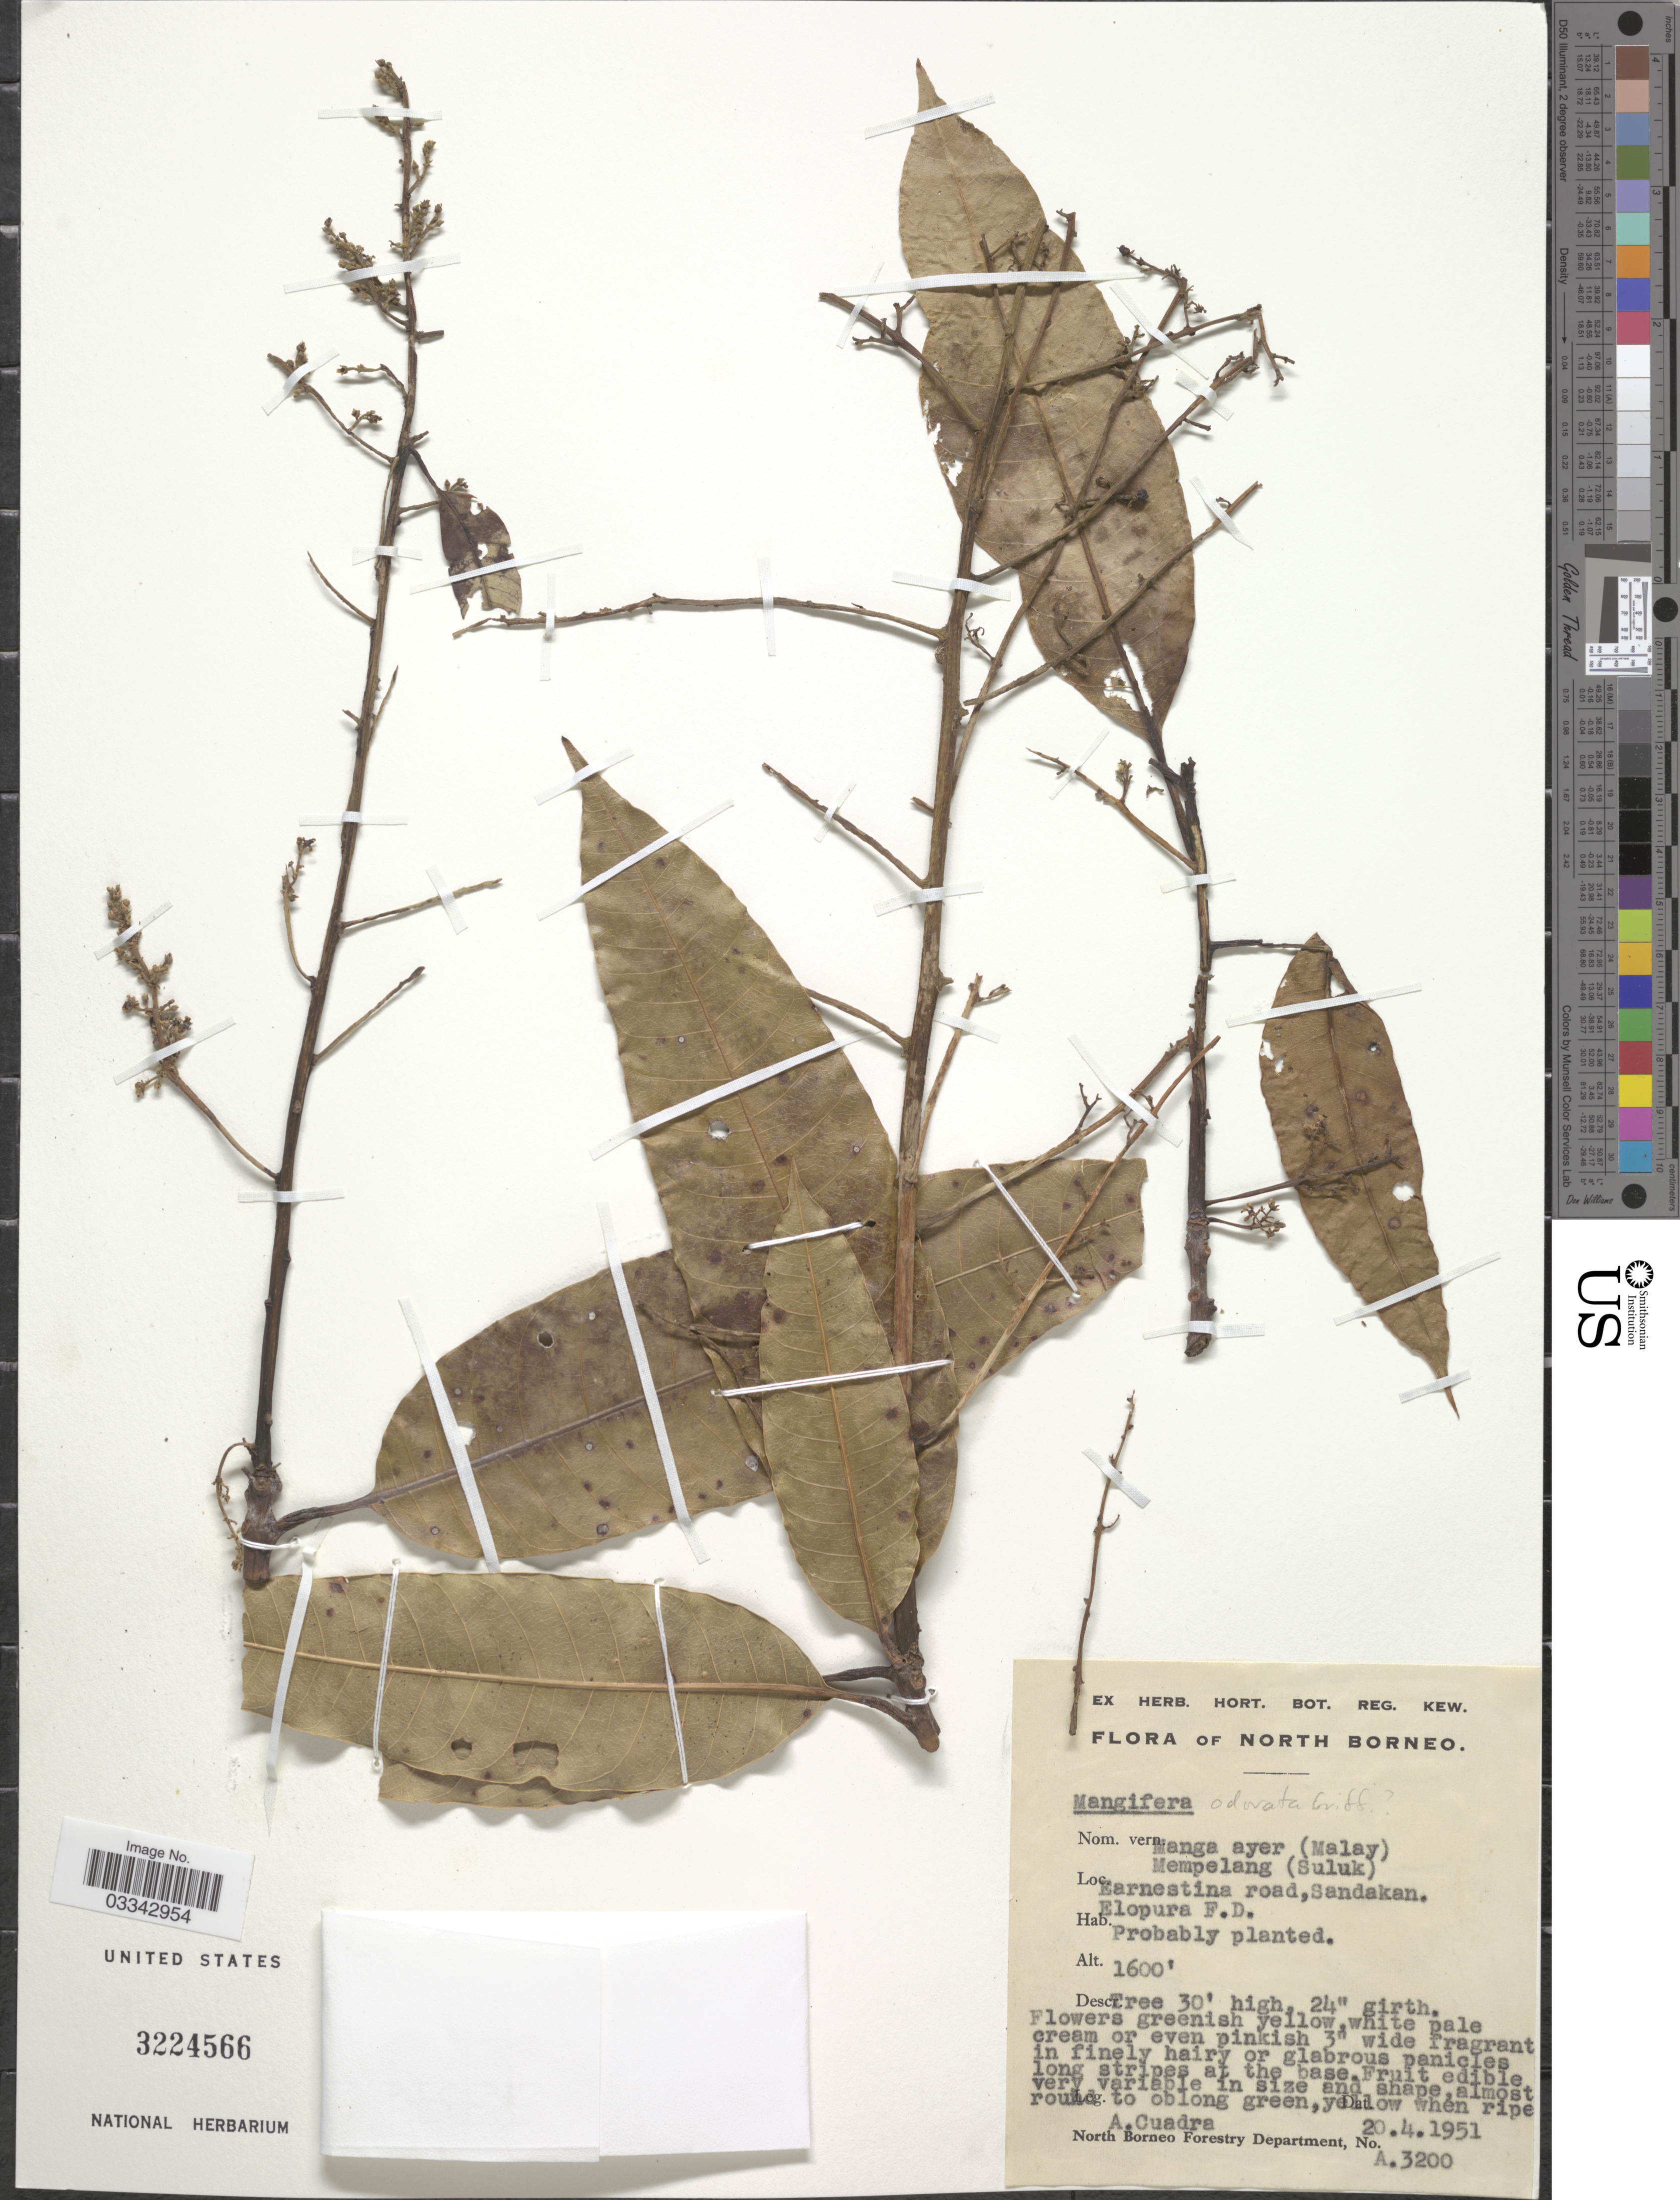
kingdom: Plantae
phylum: Tracheophyta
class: Magnoliopsida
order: Sapindales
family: Anacardiaceae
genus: Mangifera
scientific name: Mangifera odorata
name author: Griff.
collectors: A. Cuadra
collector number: A3200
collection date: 1951-04-20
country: Malaysia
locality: North Borneo. Earnestina road, Sandakan, Elopura F.D.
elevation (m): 488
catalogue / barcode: US 3224566